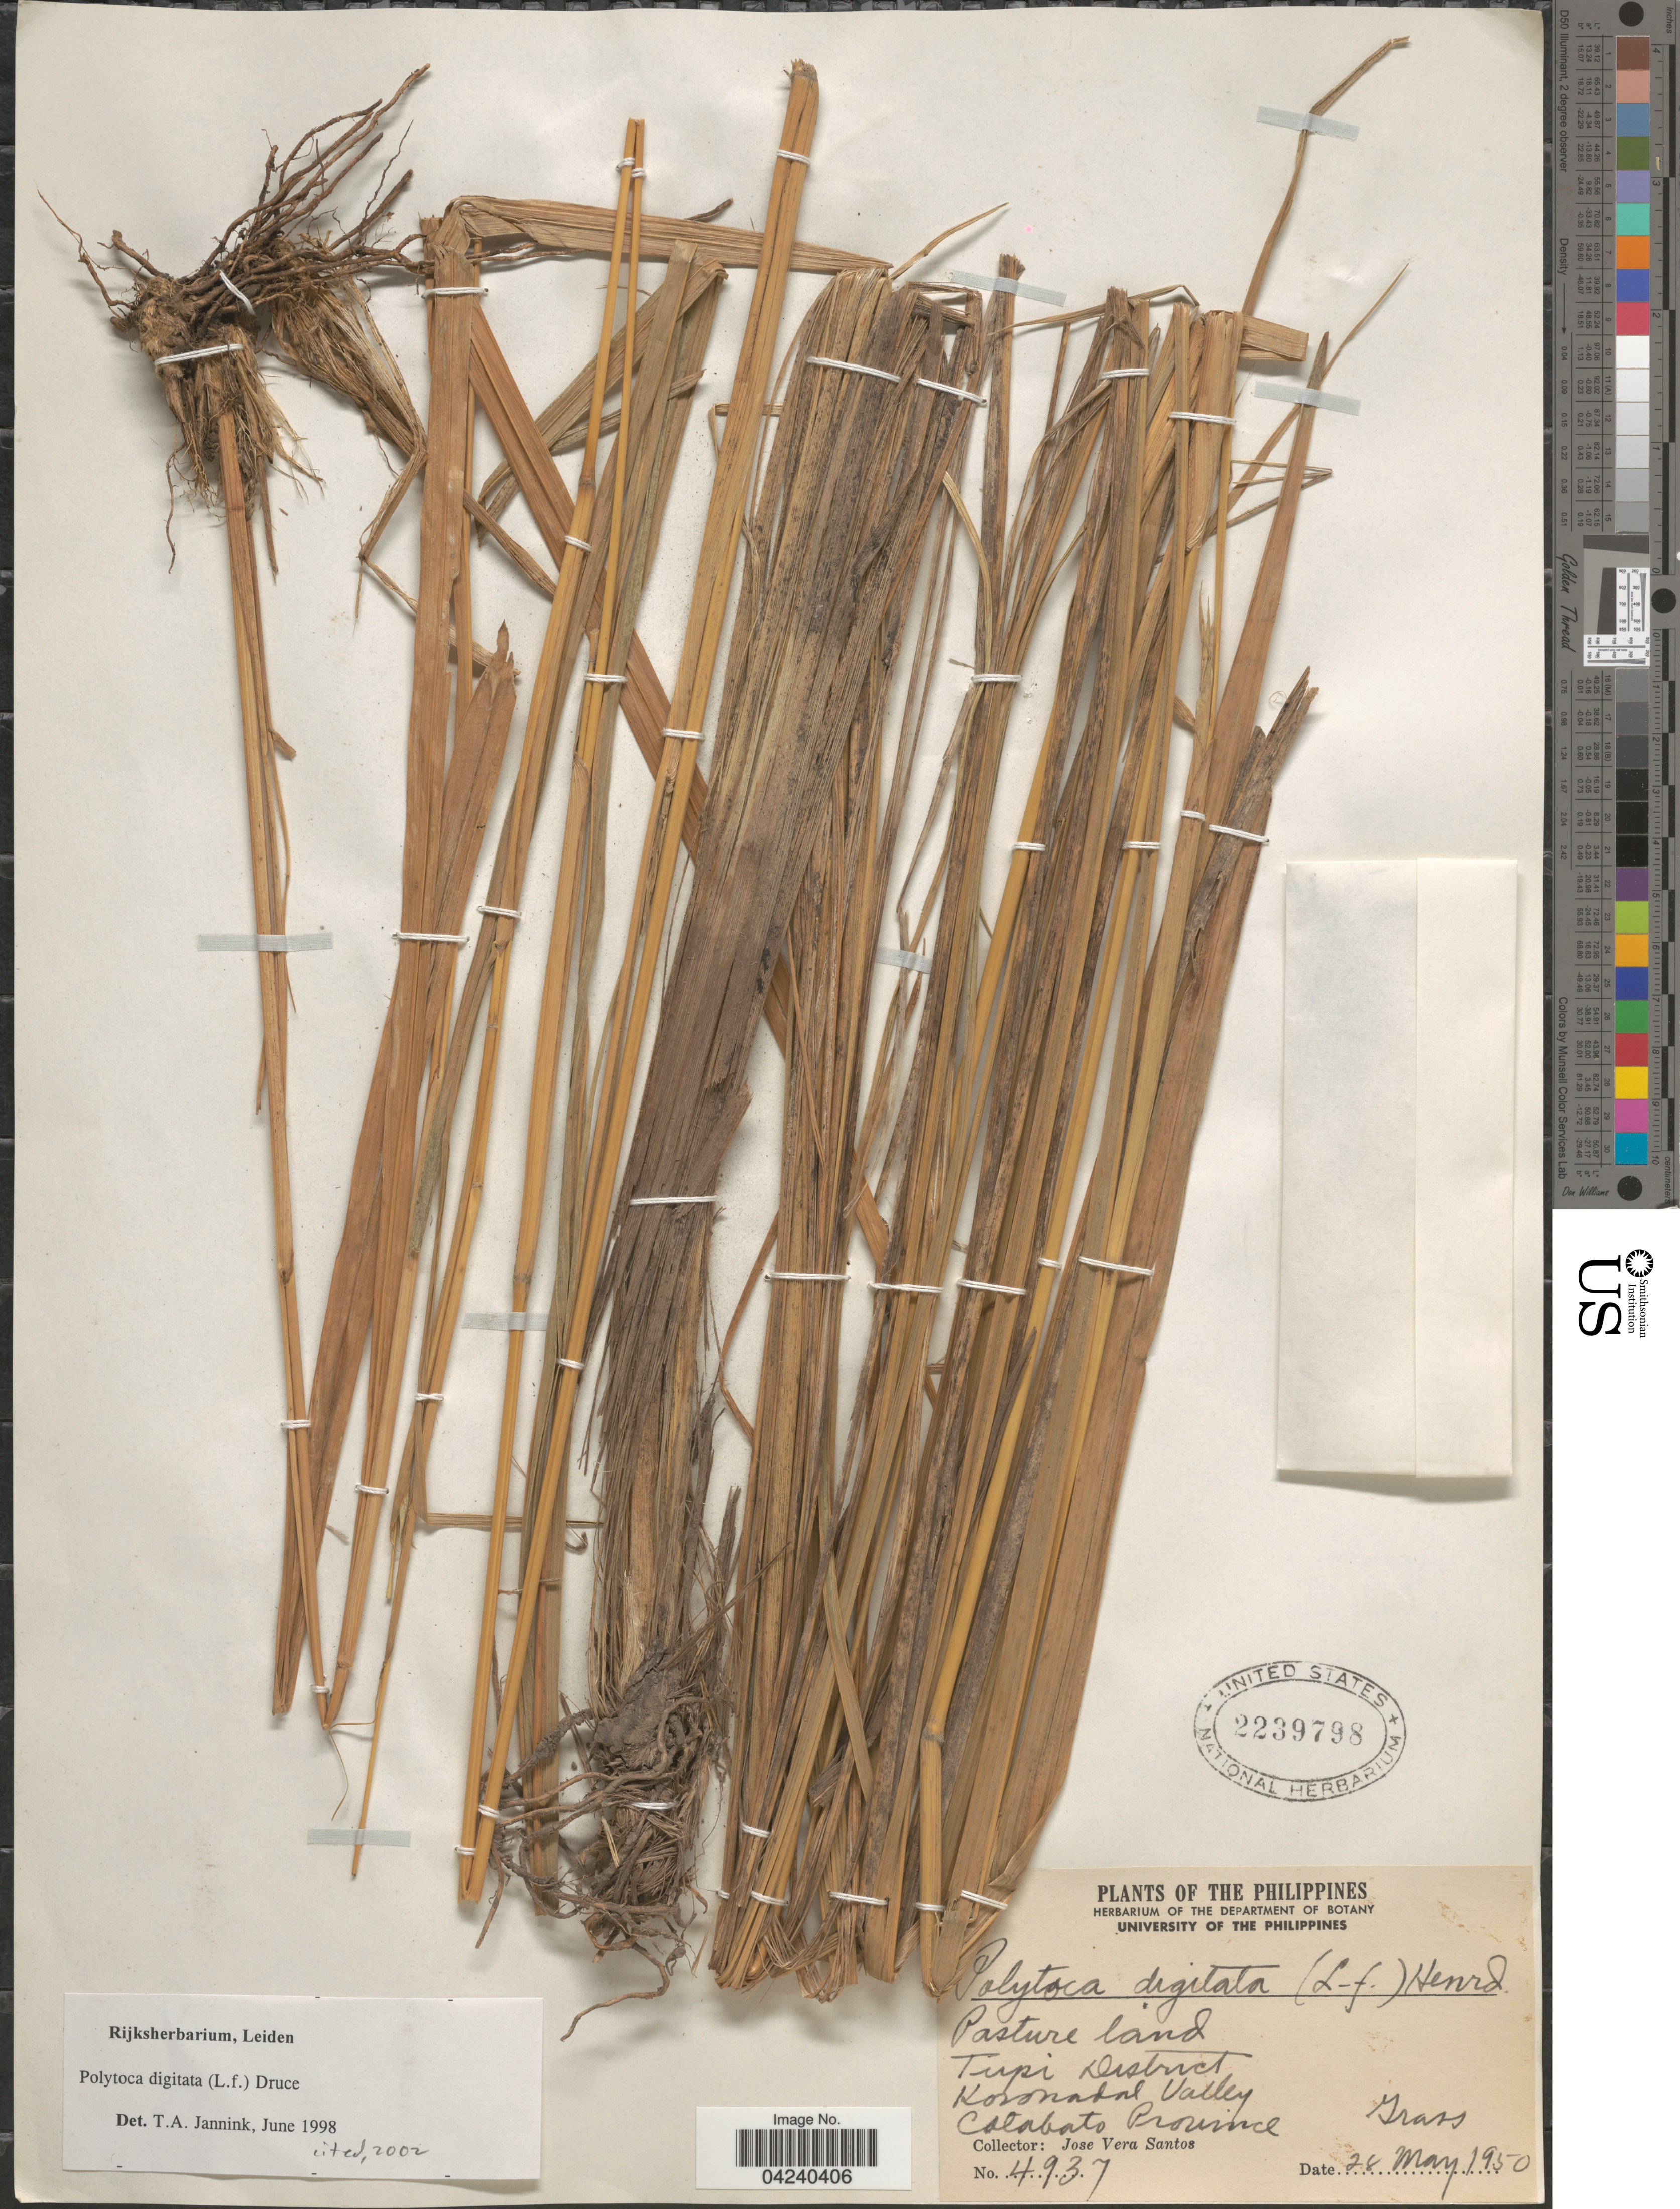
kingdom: Plantae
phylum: Tracheophyta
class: Liliopsida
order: Poales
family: Poaceae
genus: Polytoca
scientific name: Polytoca digitata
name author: (L. f.) Druce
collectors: J. V. Santos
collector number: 4937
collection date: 1950-05-28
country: Philippines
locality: Tupi District. Koronadal Valley. Cotabato Province.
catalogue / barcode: US 2239798